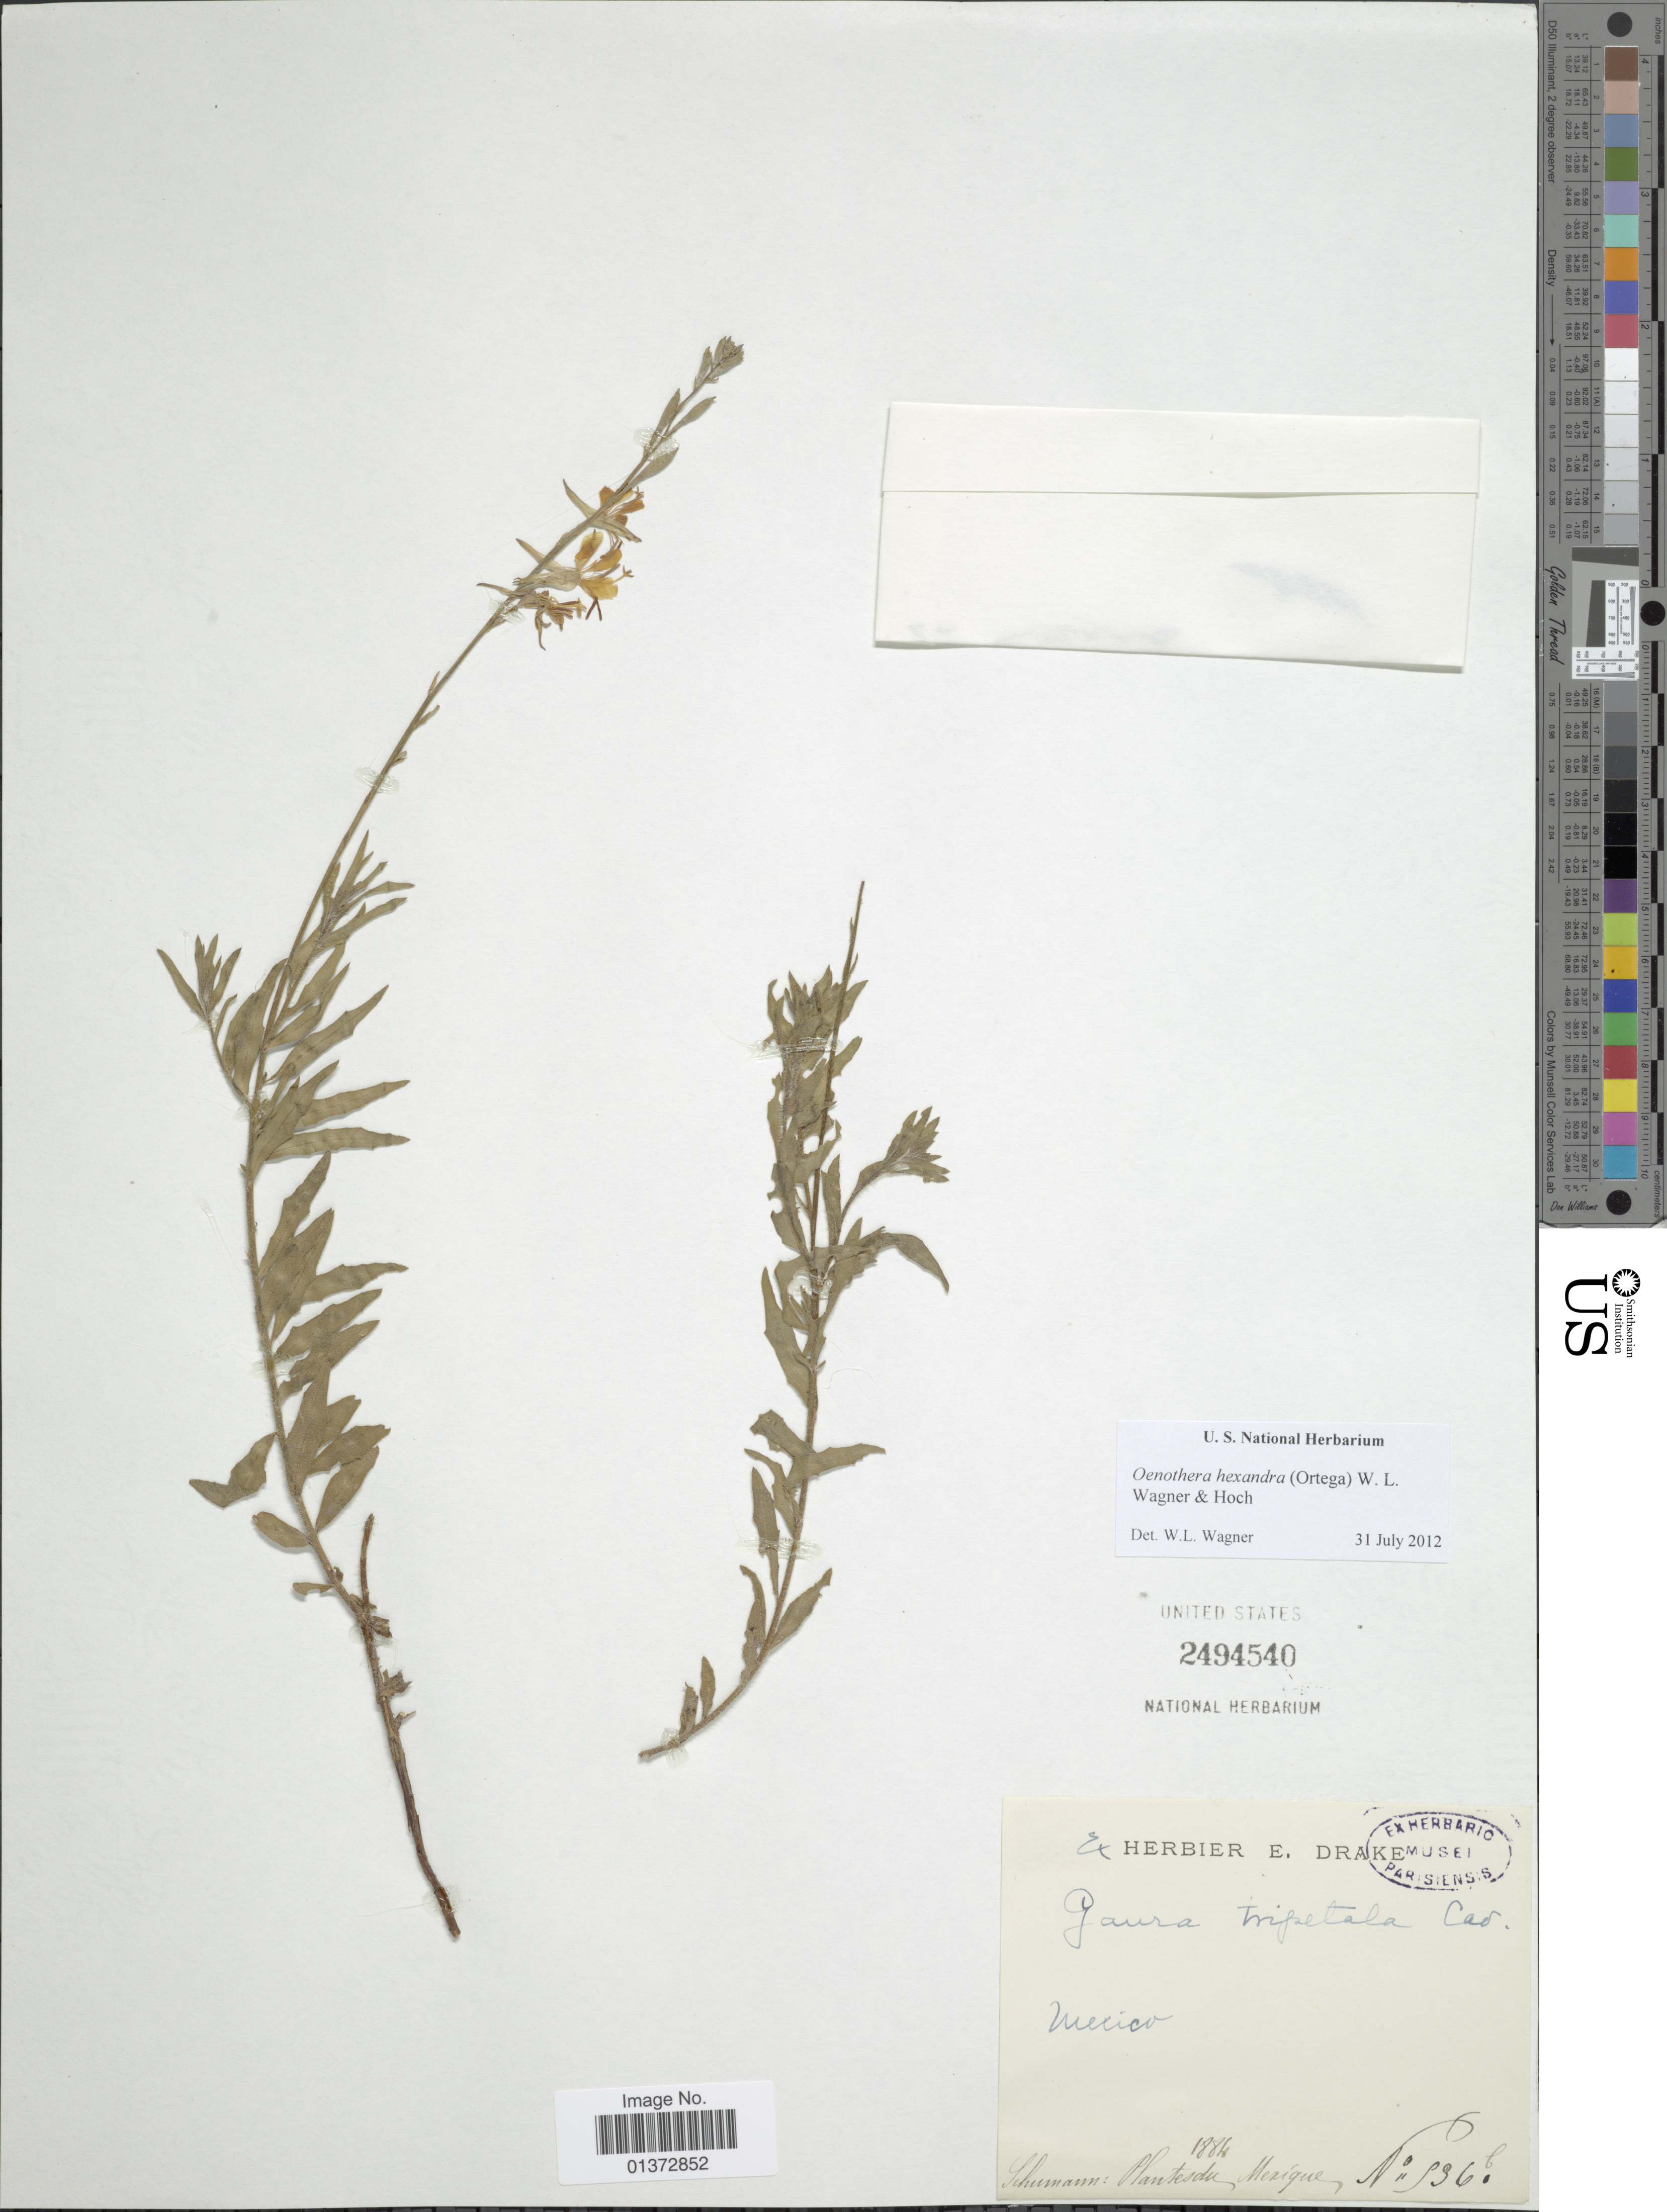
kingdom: Plantae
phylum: Tracheophyta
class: Magnoliopsida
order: Myrtales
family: Onagraceae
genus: Oenothera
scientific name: Oenothera hexandra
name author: (Ortega) W.L. Wagner & Hoch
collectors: -- Schumann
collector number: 936b *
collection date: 1884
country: Mexico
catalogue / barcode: US 2494540